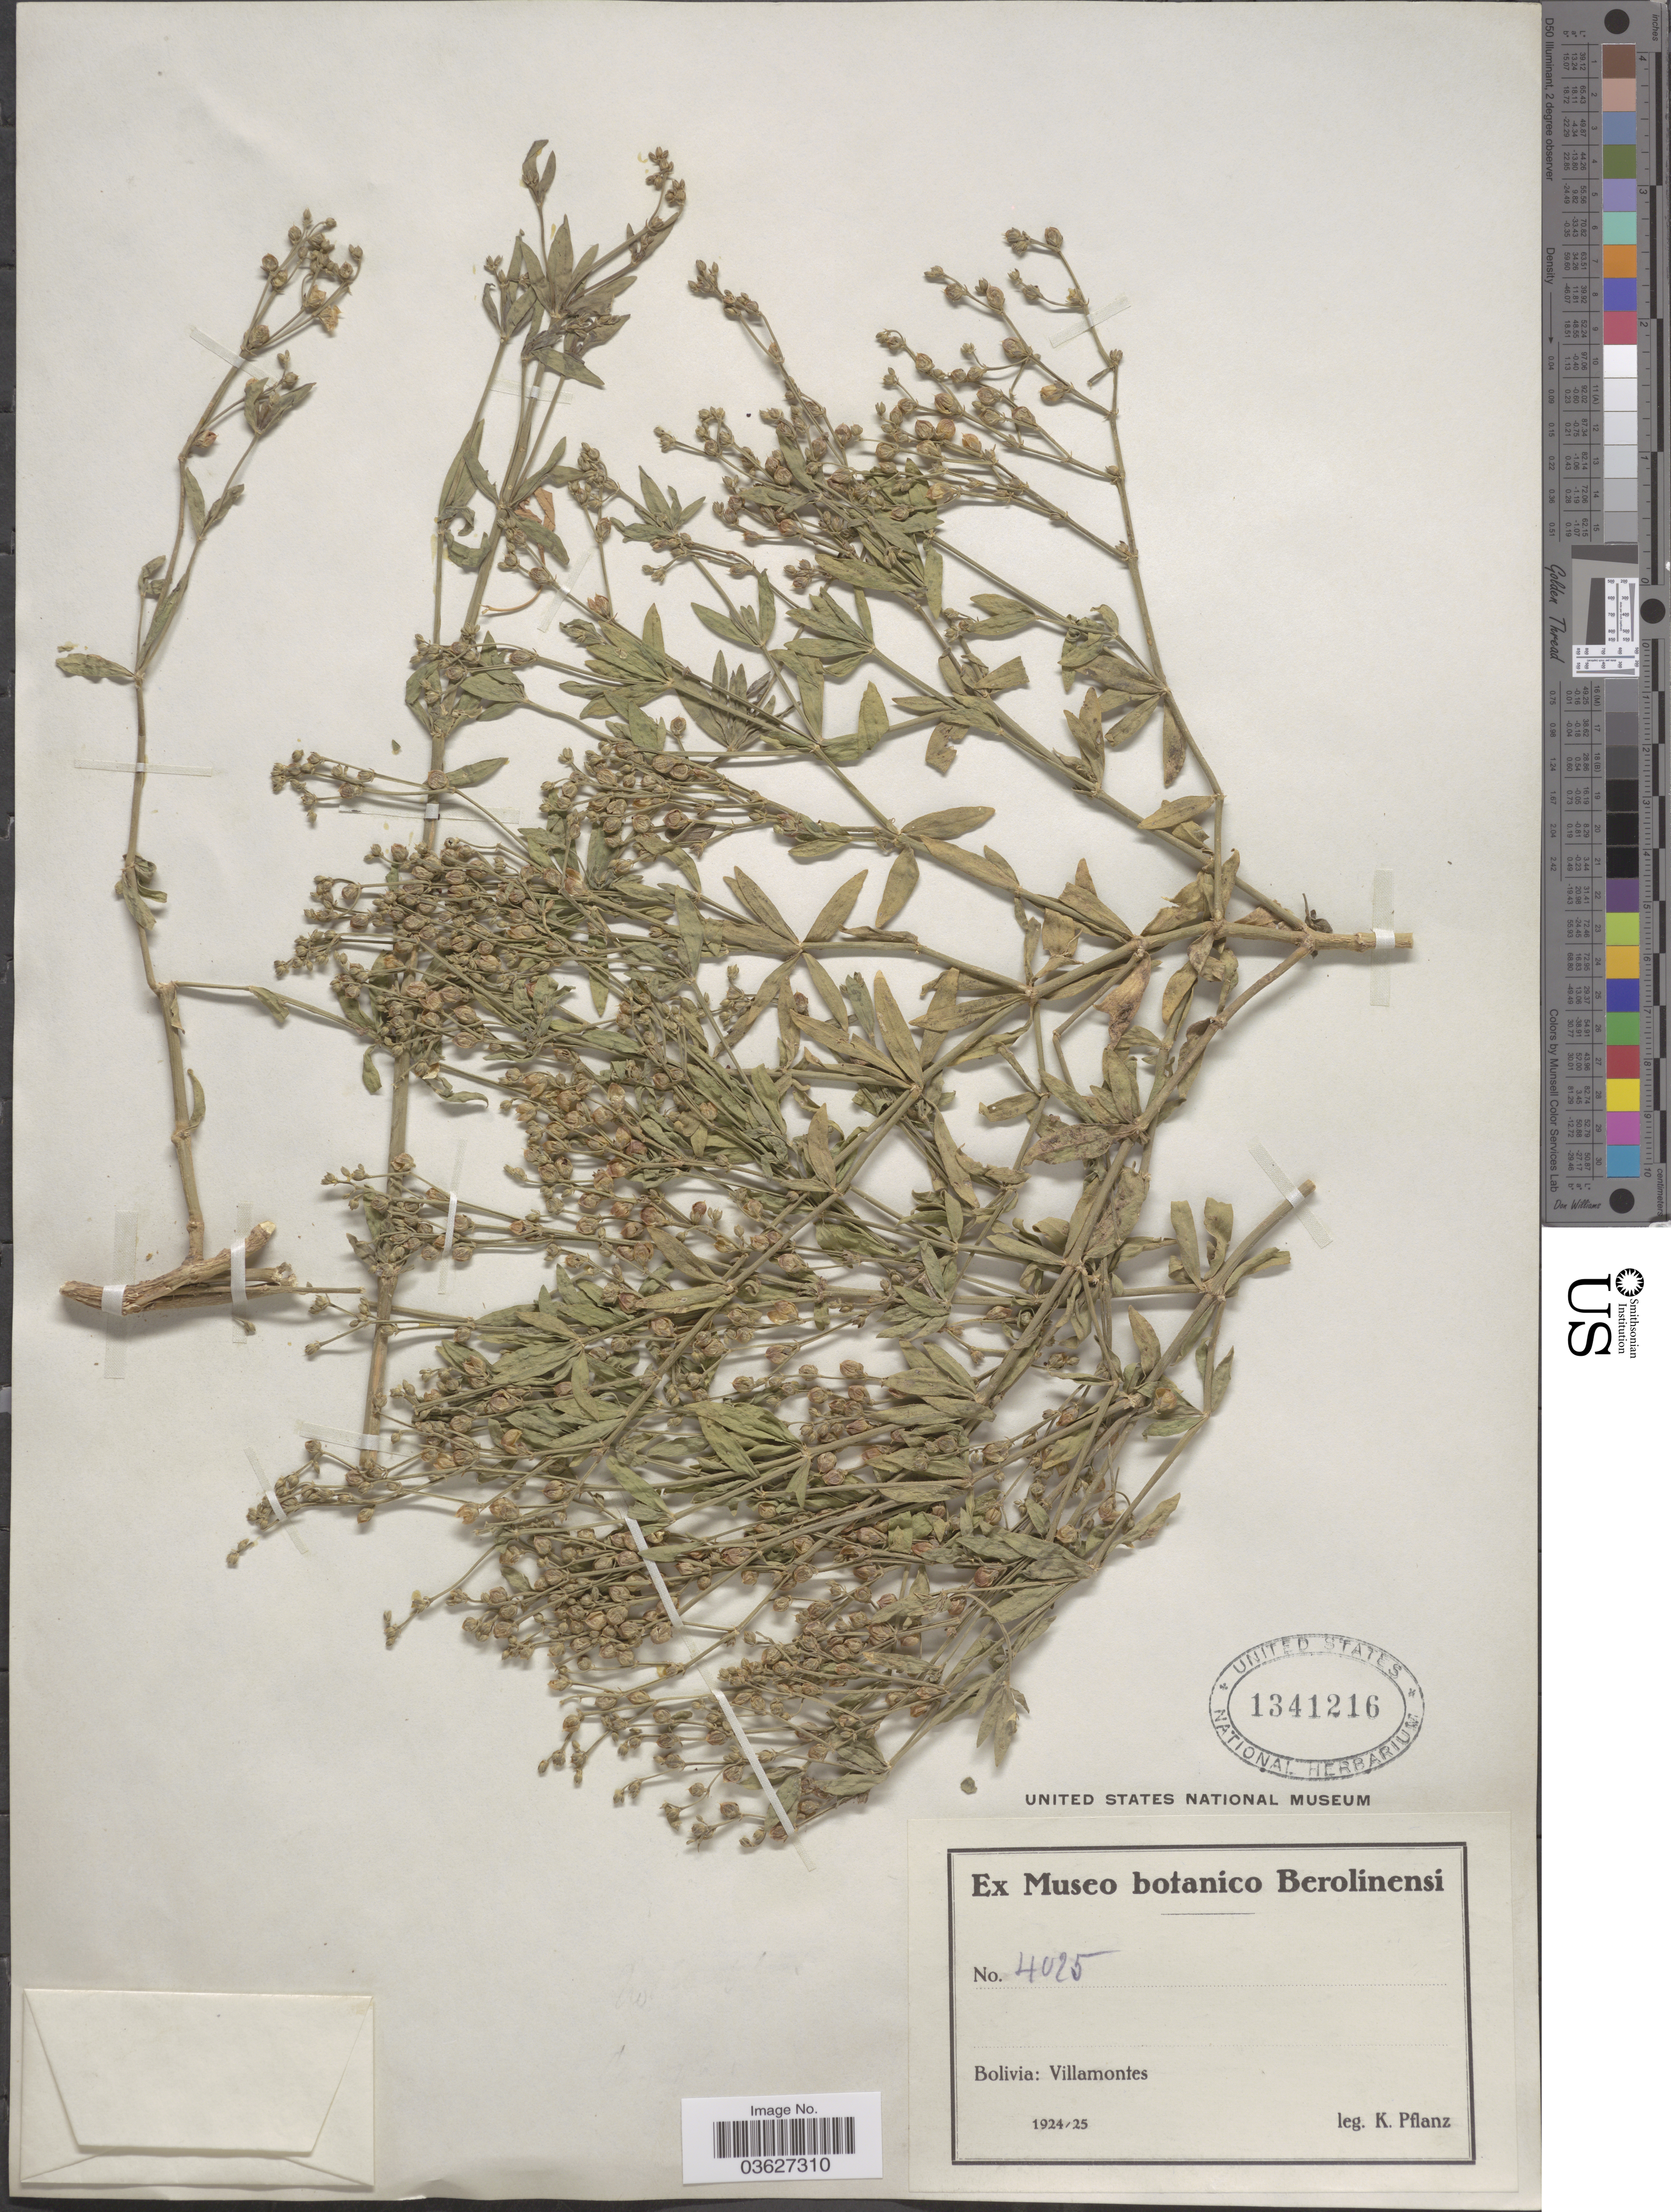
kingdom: Plantae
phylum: Tracheophyta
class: Magnoliopsida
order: Caryophyllales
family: Caryophyllaceae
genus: Augustea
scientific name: Augustea suffruticosa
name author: (Griseb.) Iamonico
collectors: K. Pflanz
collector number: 4025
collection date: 1924/1925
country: Bolivia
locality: Villamontes.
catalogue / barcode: US 1341216